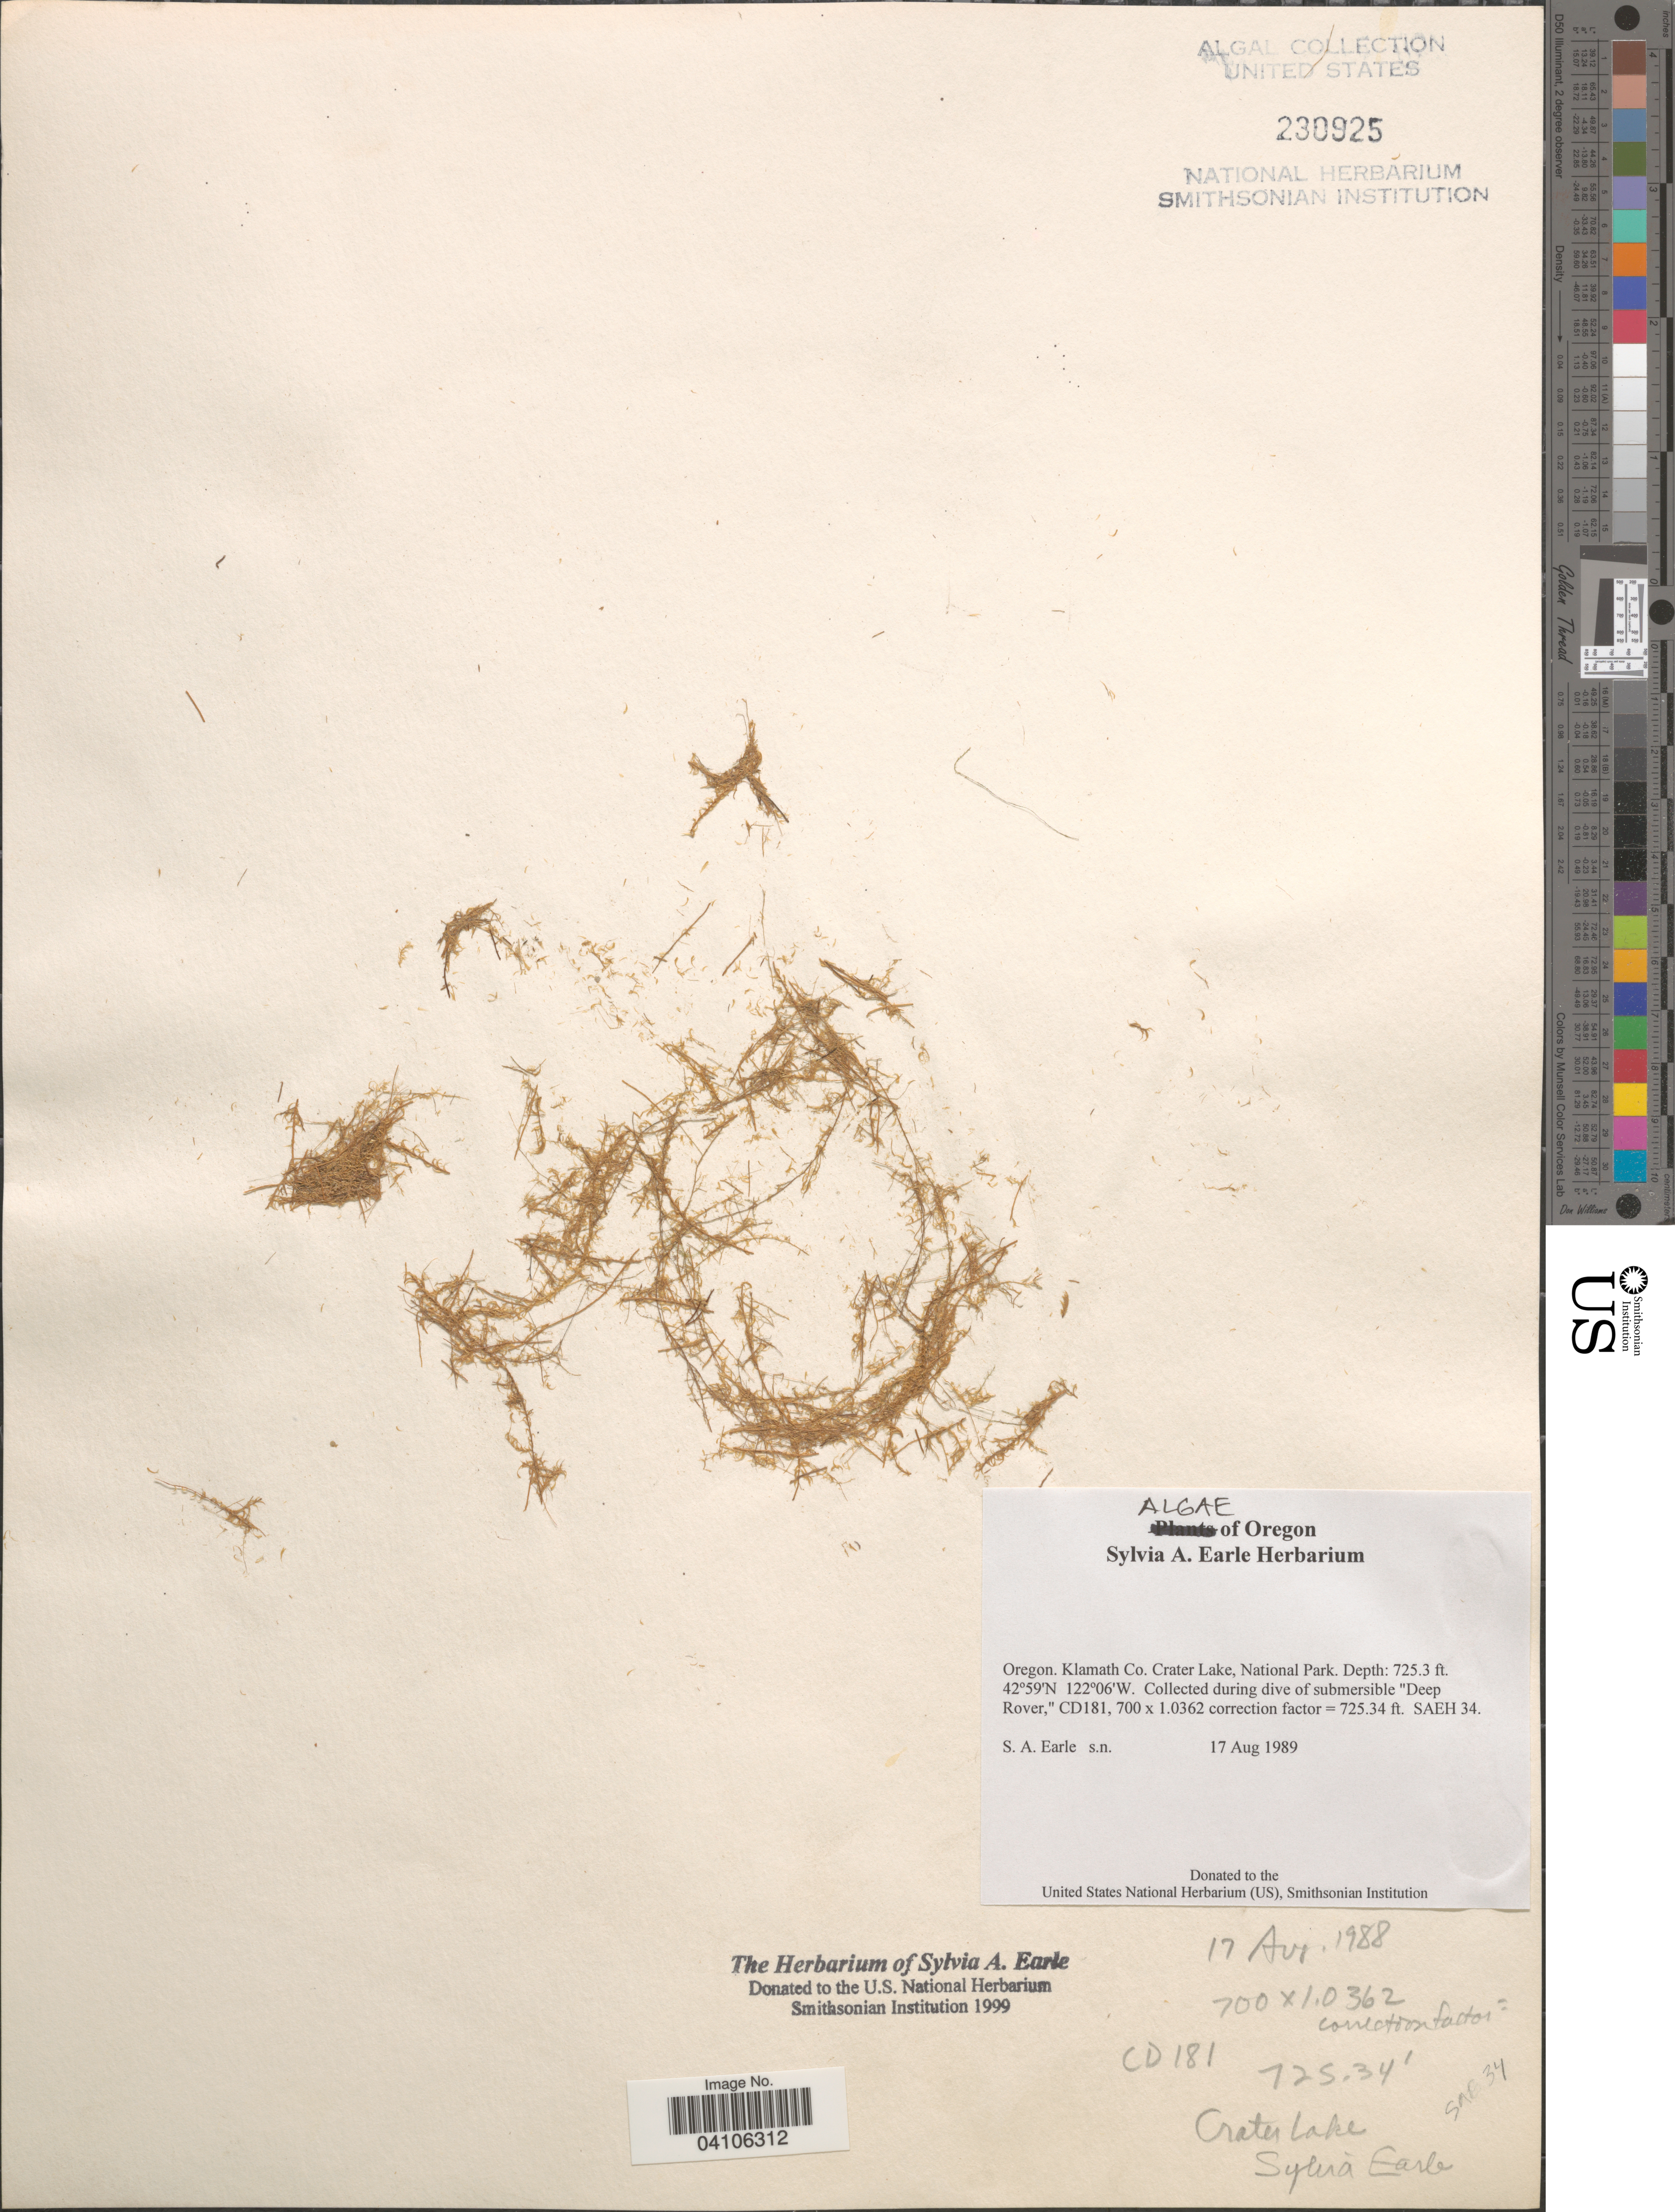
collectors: S. A. Earle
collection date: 1989-08-17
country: United States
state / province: Oregon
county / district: Klamath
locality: Klamath Co. Crater Lake, National Park. Collected during dive of submersible "Deep Rover," CD181, 700 [Foreign script] 1.0362 correction factor = 725.34 ft. SAEH 34.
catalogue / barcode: US 230925